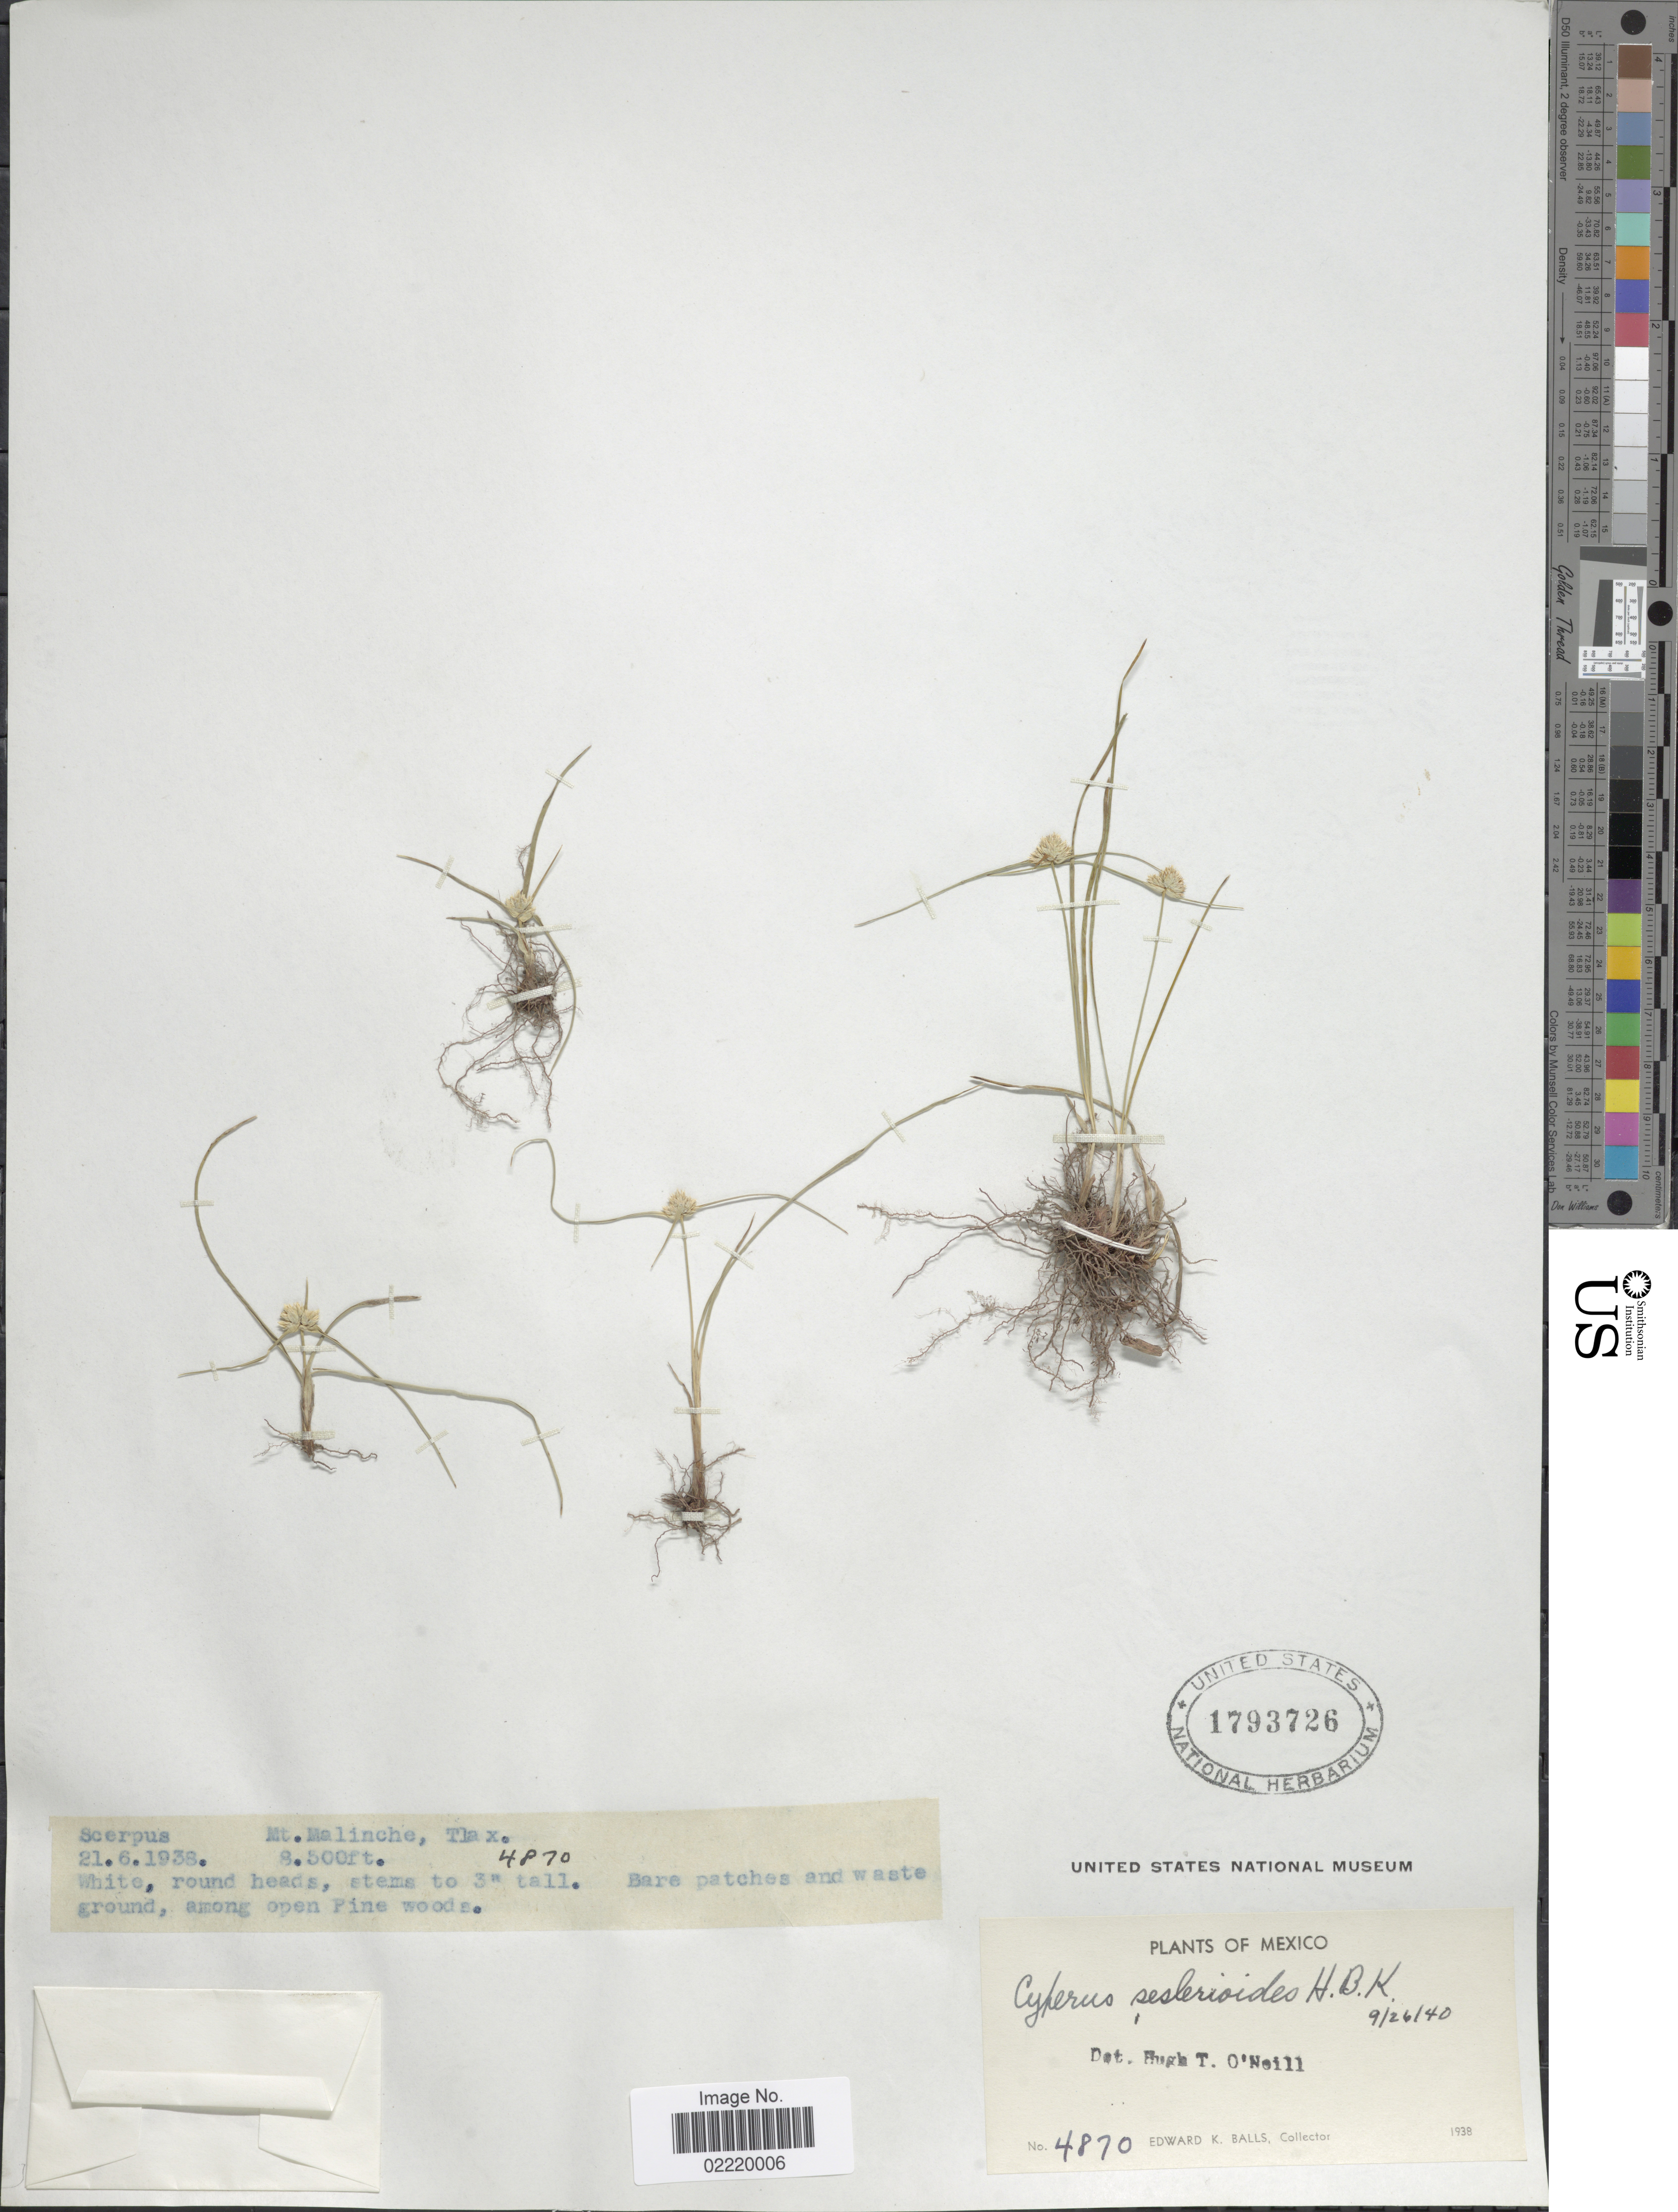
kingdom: Plantae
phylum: Tracheophyta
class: Liliopsida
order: Poales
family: Cyperaceae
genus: Cyperus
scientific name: Cyperus seslerioides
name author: Kunth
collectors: E. K. Balls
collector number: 4870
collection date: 1938-06-21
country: Mexico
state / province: Tlaxcala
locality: Mt. Maliche, among open Pine woods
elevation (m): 2591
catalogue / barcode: US 1793726